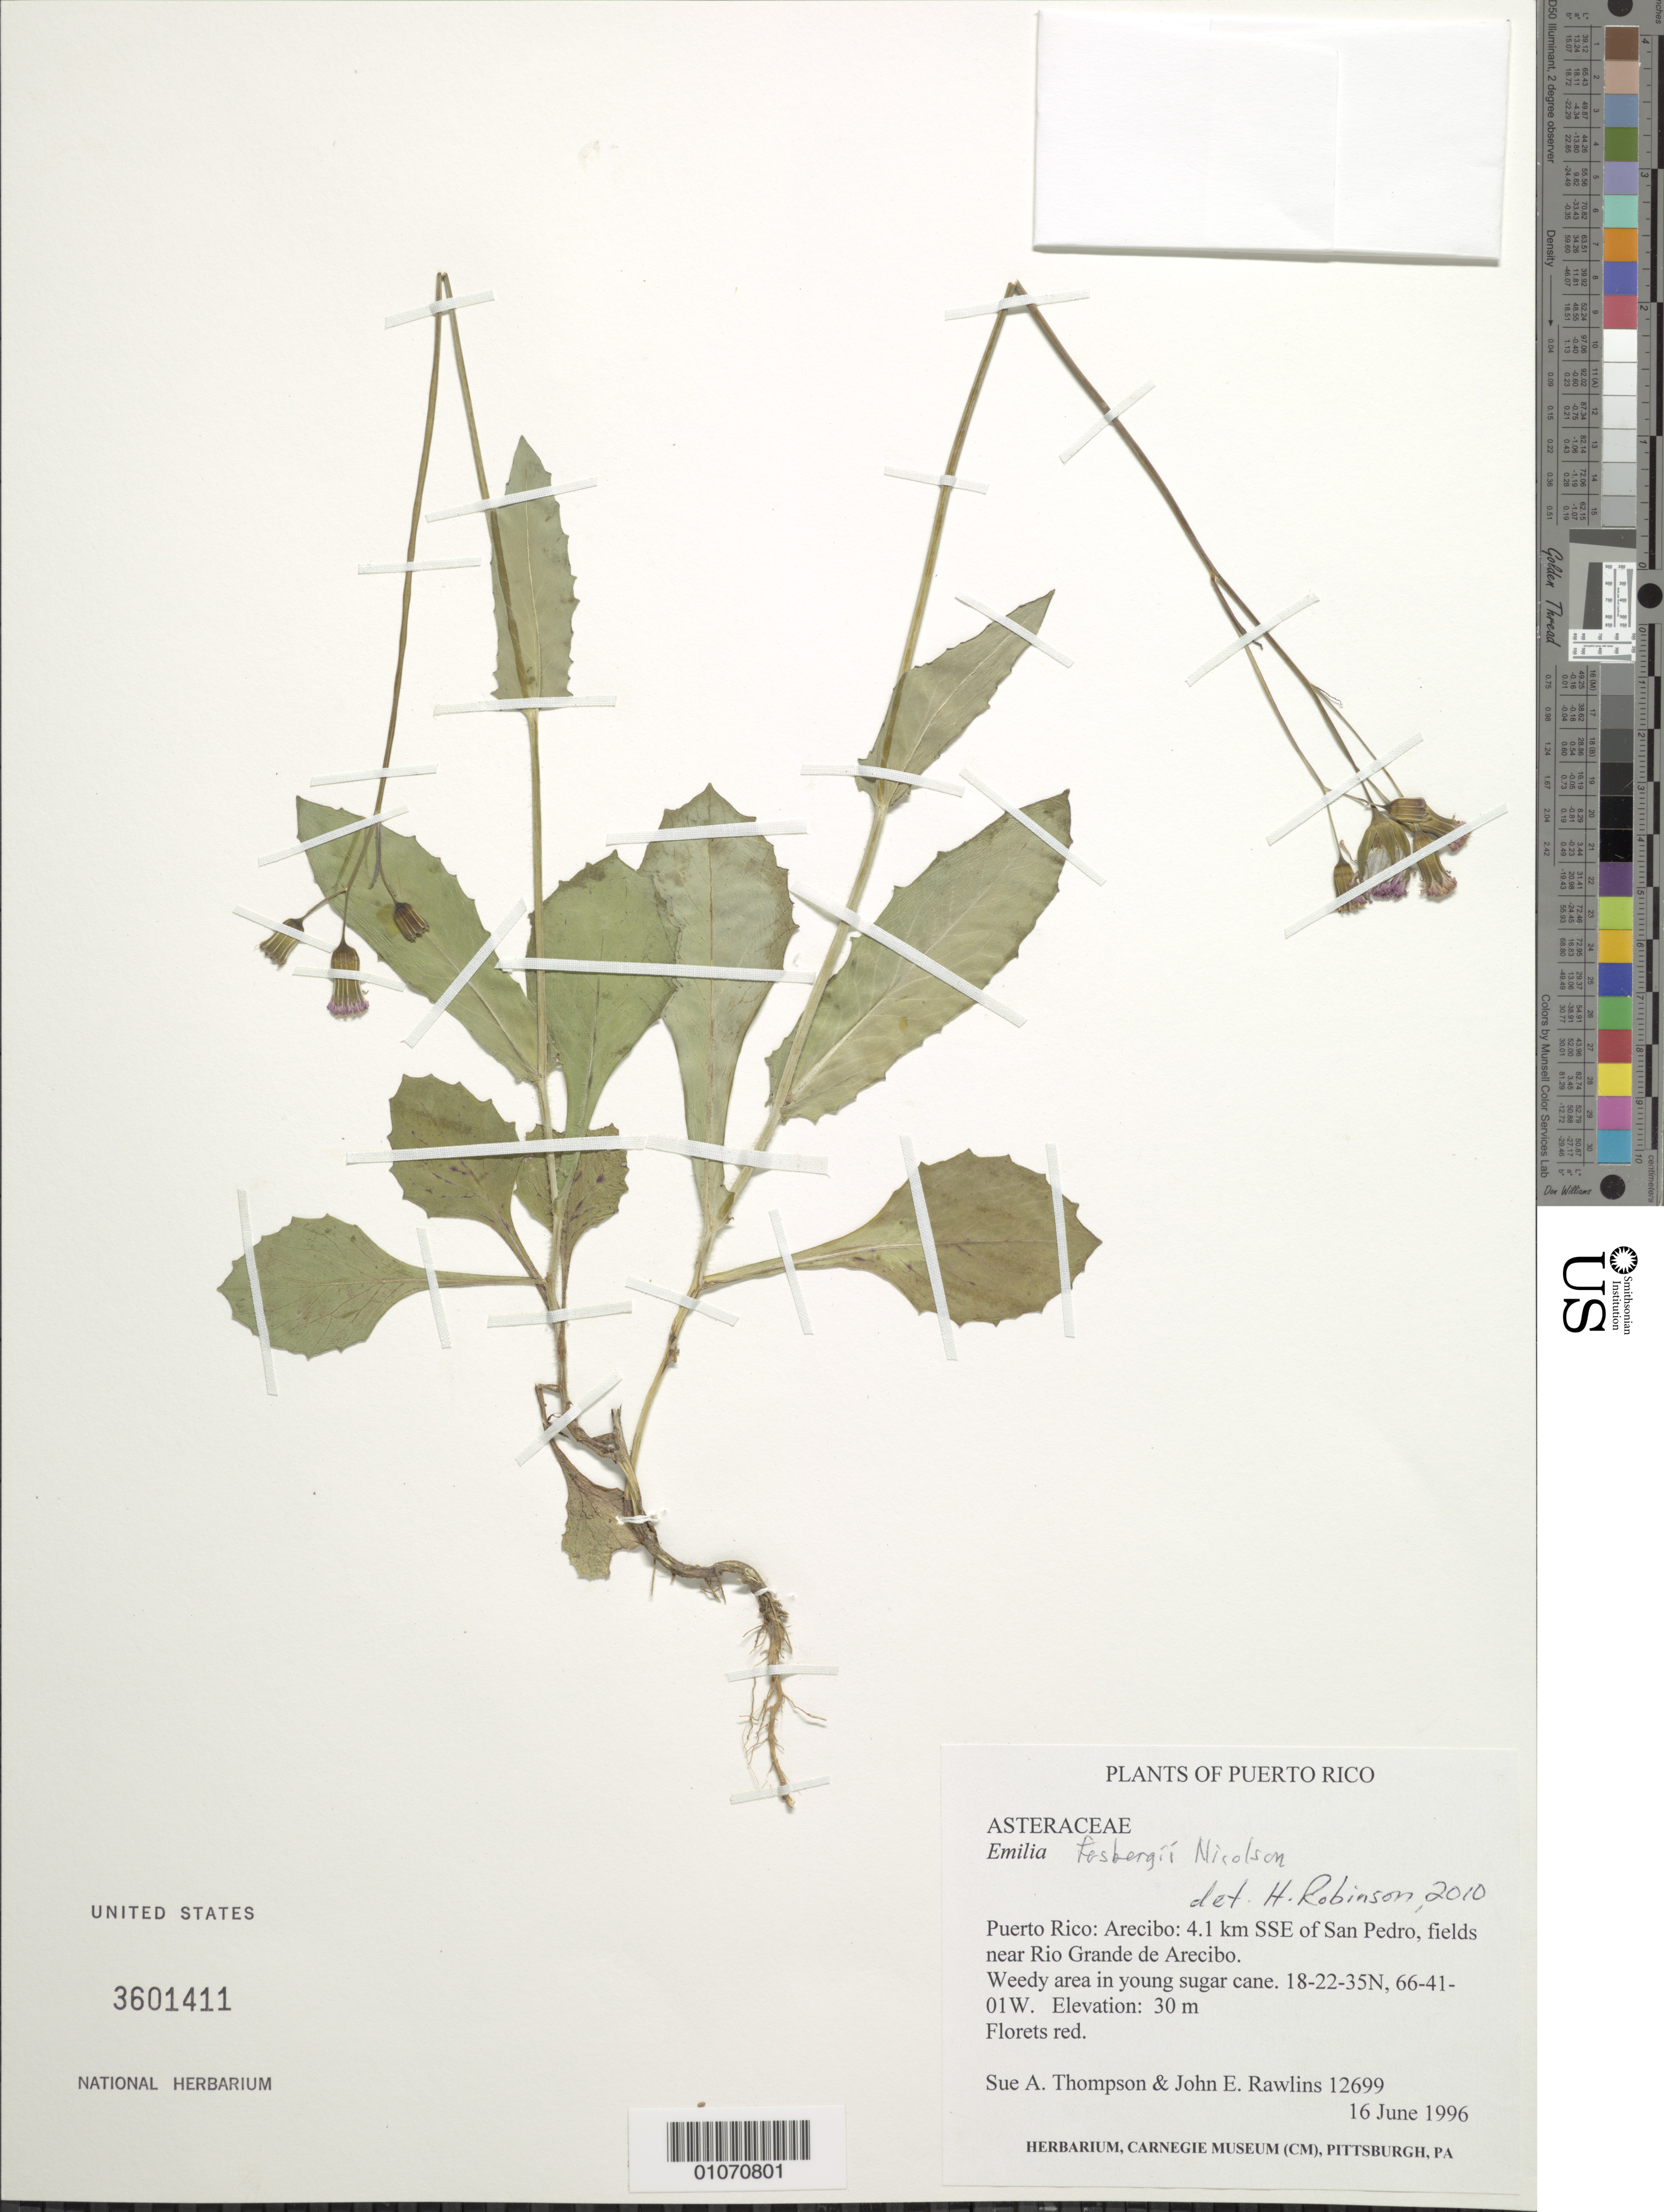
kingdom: Plantae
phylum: Tracheophyta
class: Magnoliopsida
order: Asterales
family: Asteraceae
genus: Emilia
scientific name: Emilia fosbergii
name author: Nicolson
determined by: Robinson, Harold E., (US)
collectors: S. A. Thompson & J. Rawlins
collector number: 12699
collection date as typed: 16 Jun 1996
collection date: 1996-06-16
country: Puerto Rico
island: Puerto Rico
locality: Arecibo; 4.1 km SSE of San Pedro, fields near Rio Grande de Arecibo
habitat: Weedy area in young sugar cane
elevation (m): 30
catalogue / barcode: US 3601411